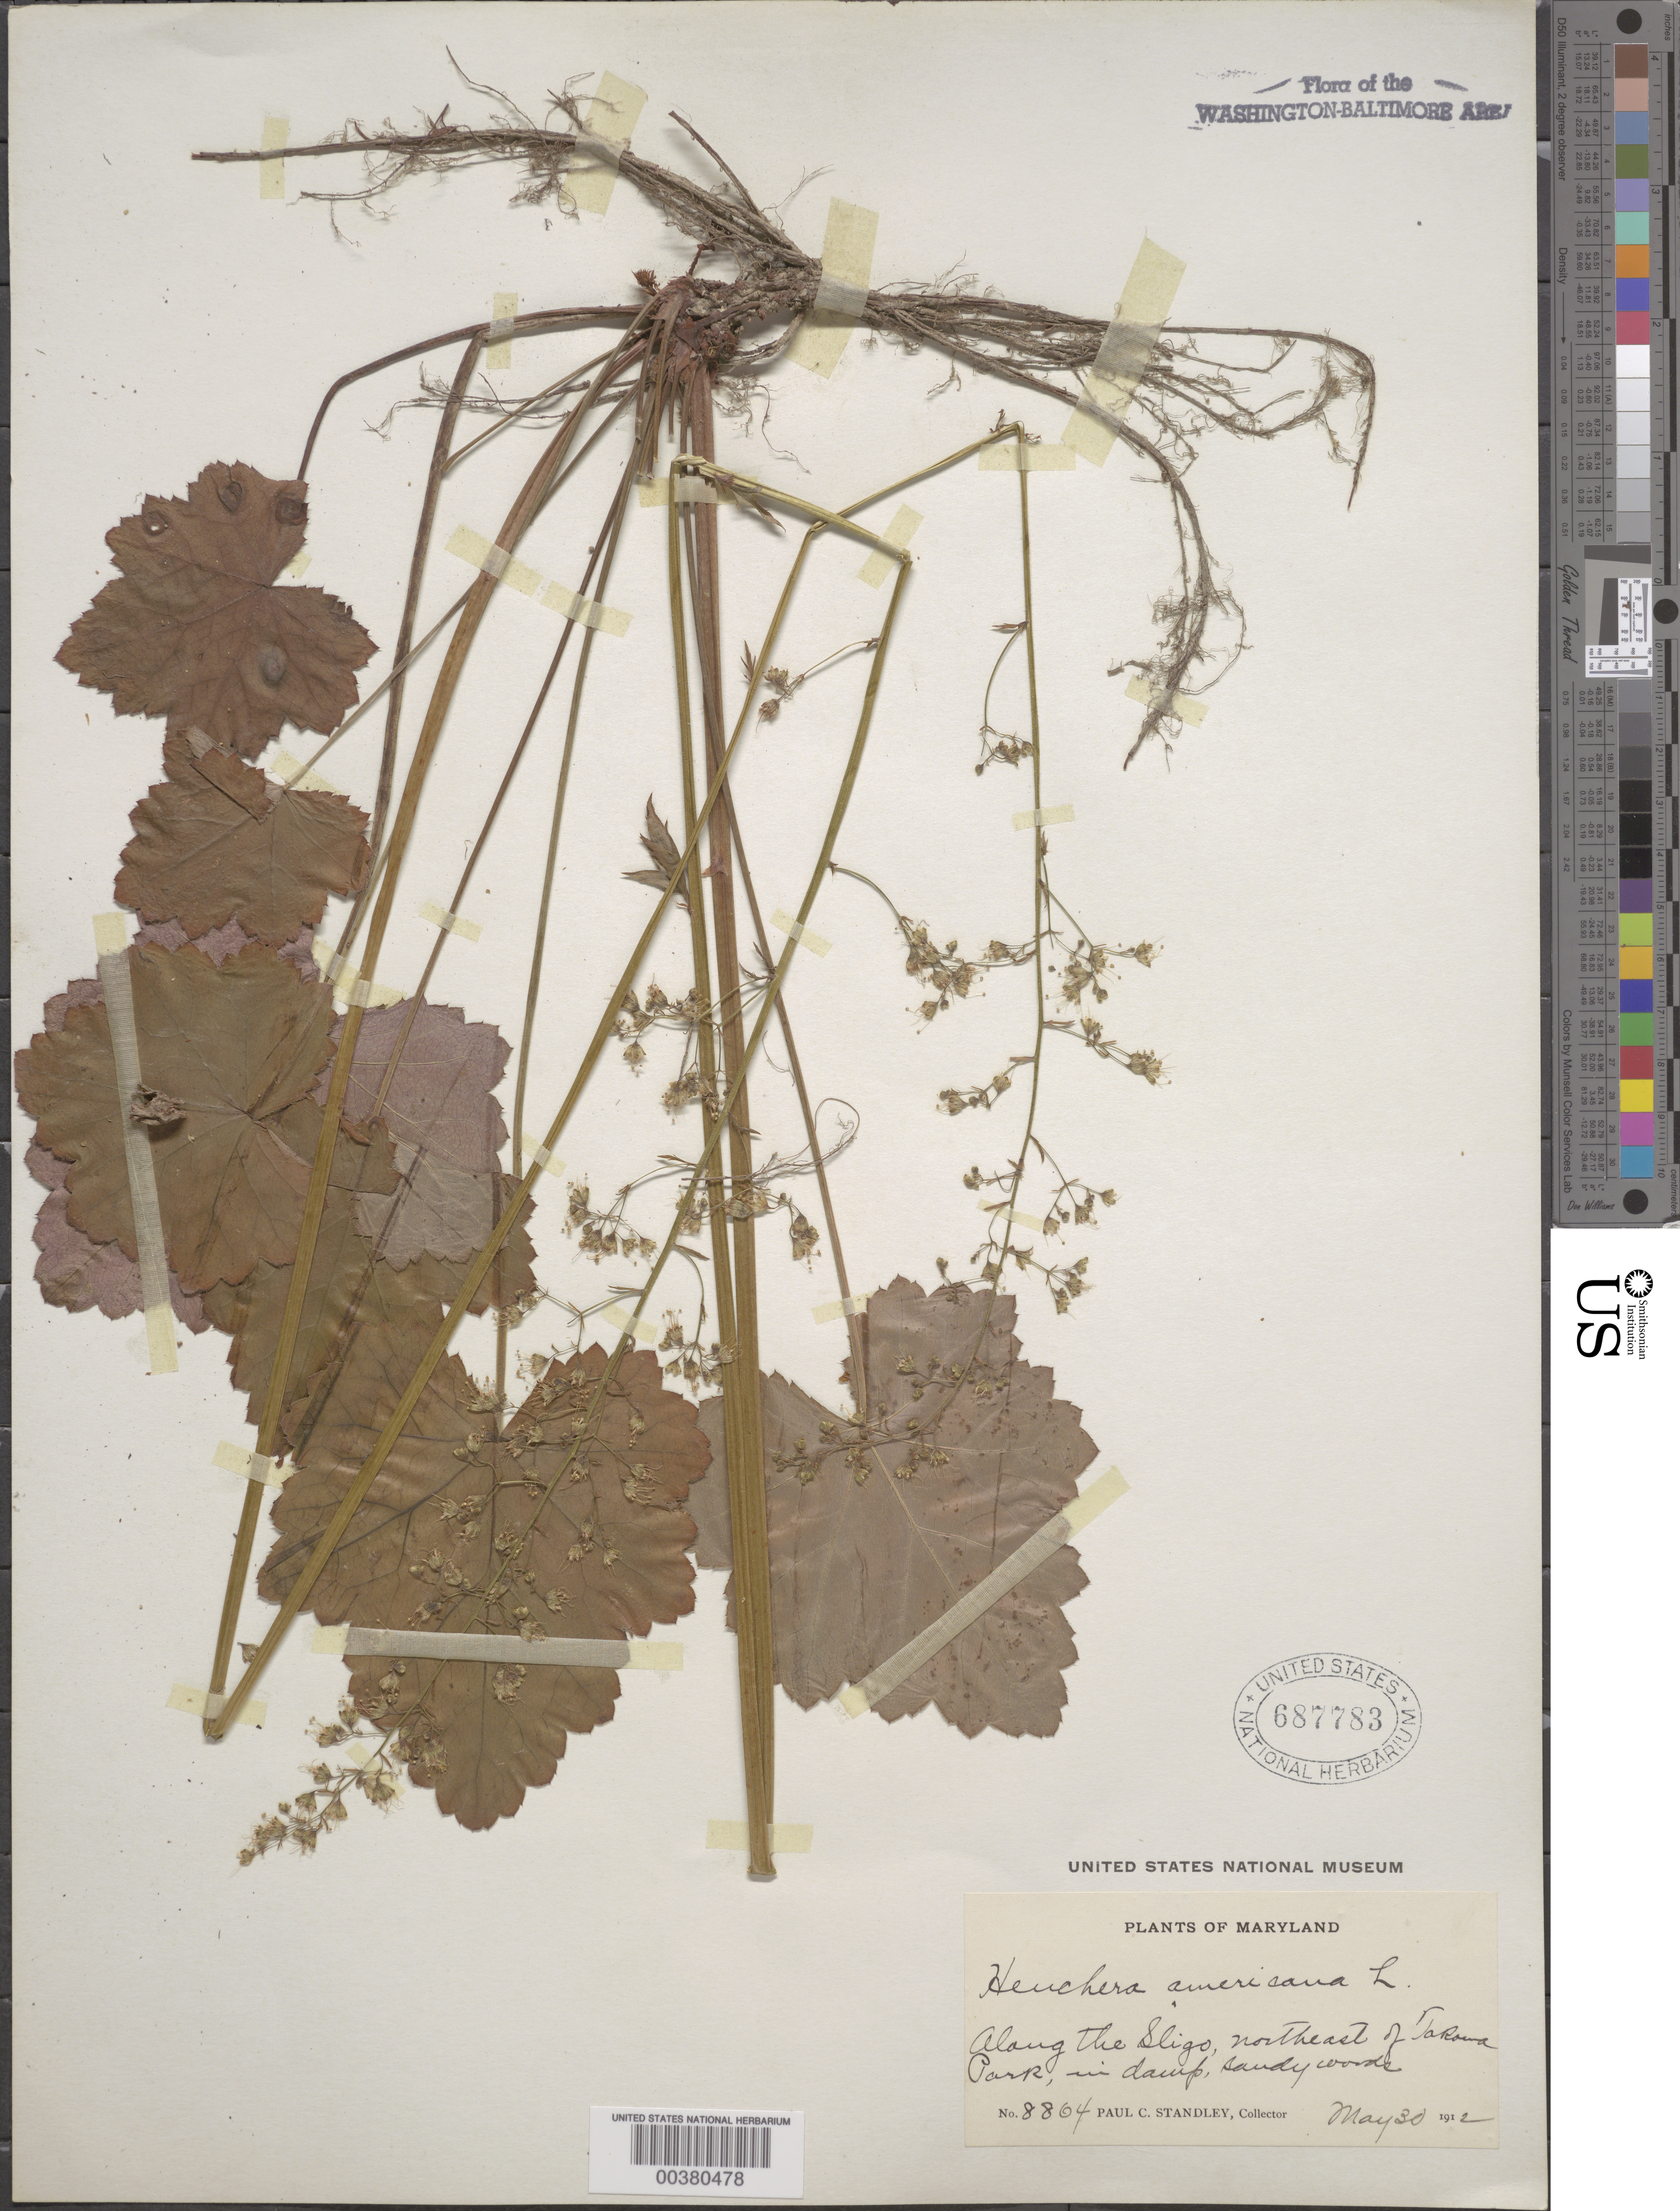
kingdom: Plantae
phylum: Tracheophyta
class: Magnoliopsida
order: Saxifragales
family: Saxifragaceae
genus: Heuchera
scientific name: Heuchera americana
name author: L.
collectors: P. C. Standley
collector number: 8864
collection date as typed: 30 May 1912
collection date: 1912-05-30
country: United States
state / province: Maryland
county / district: Montgomery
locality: Sligo, northeast of Takoma Park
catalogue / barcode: US 687783